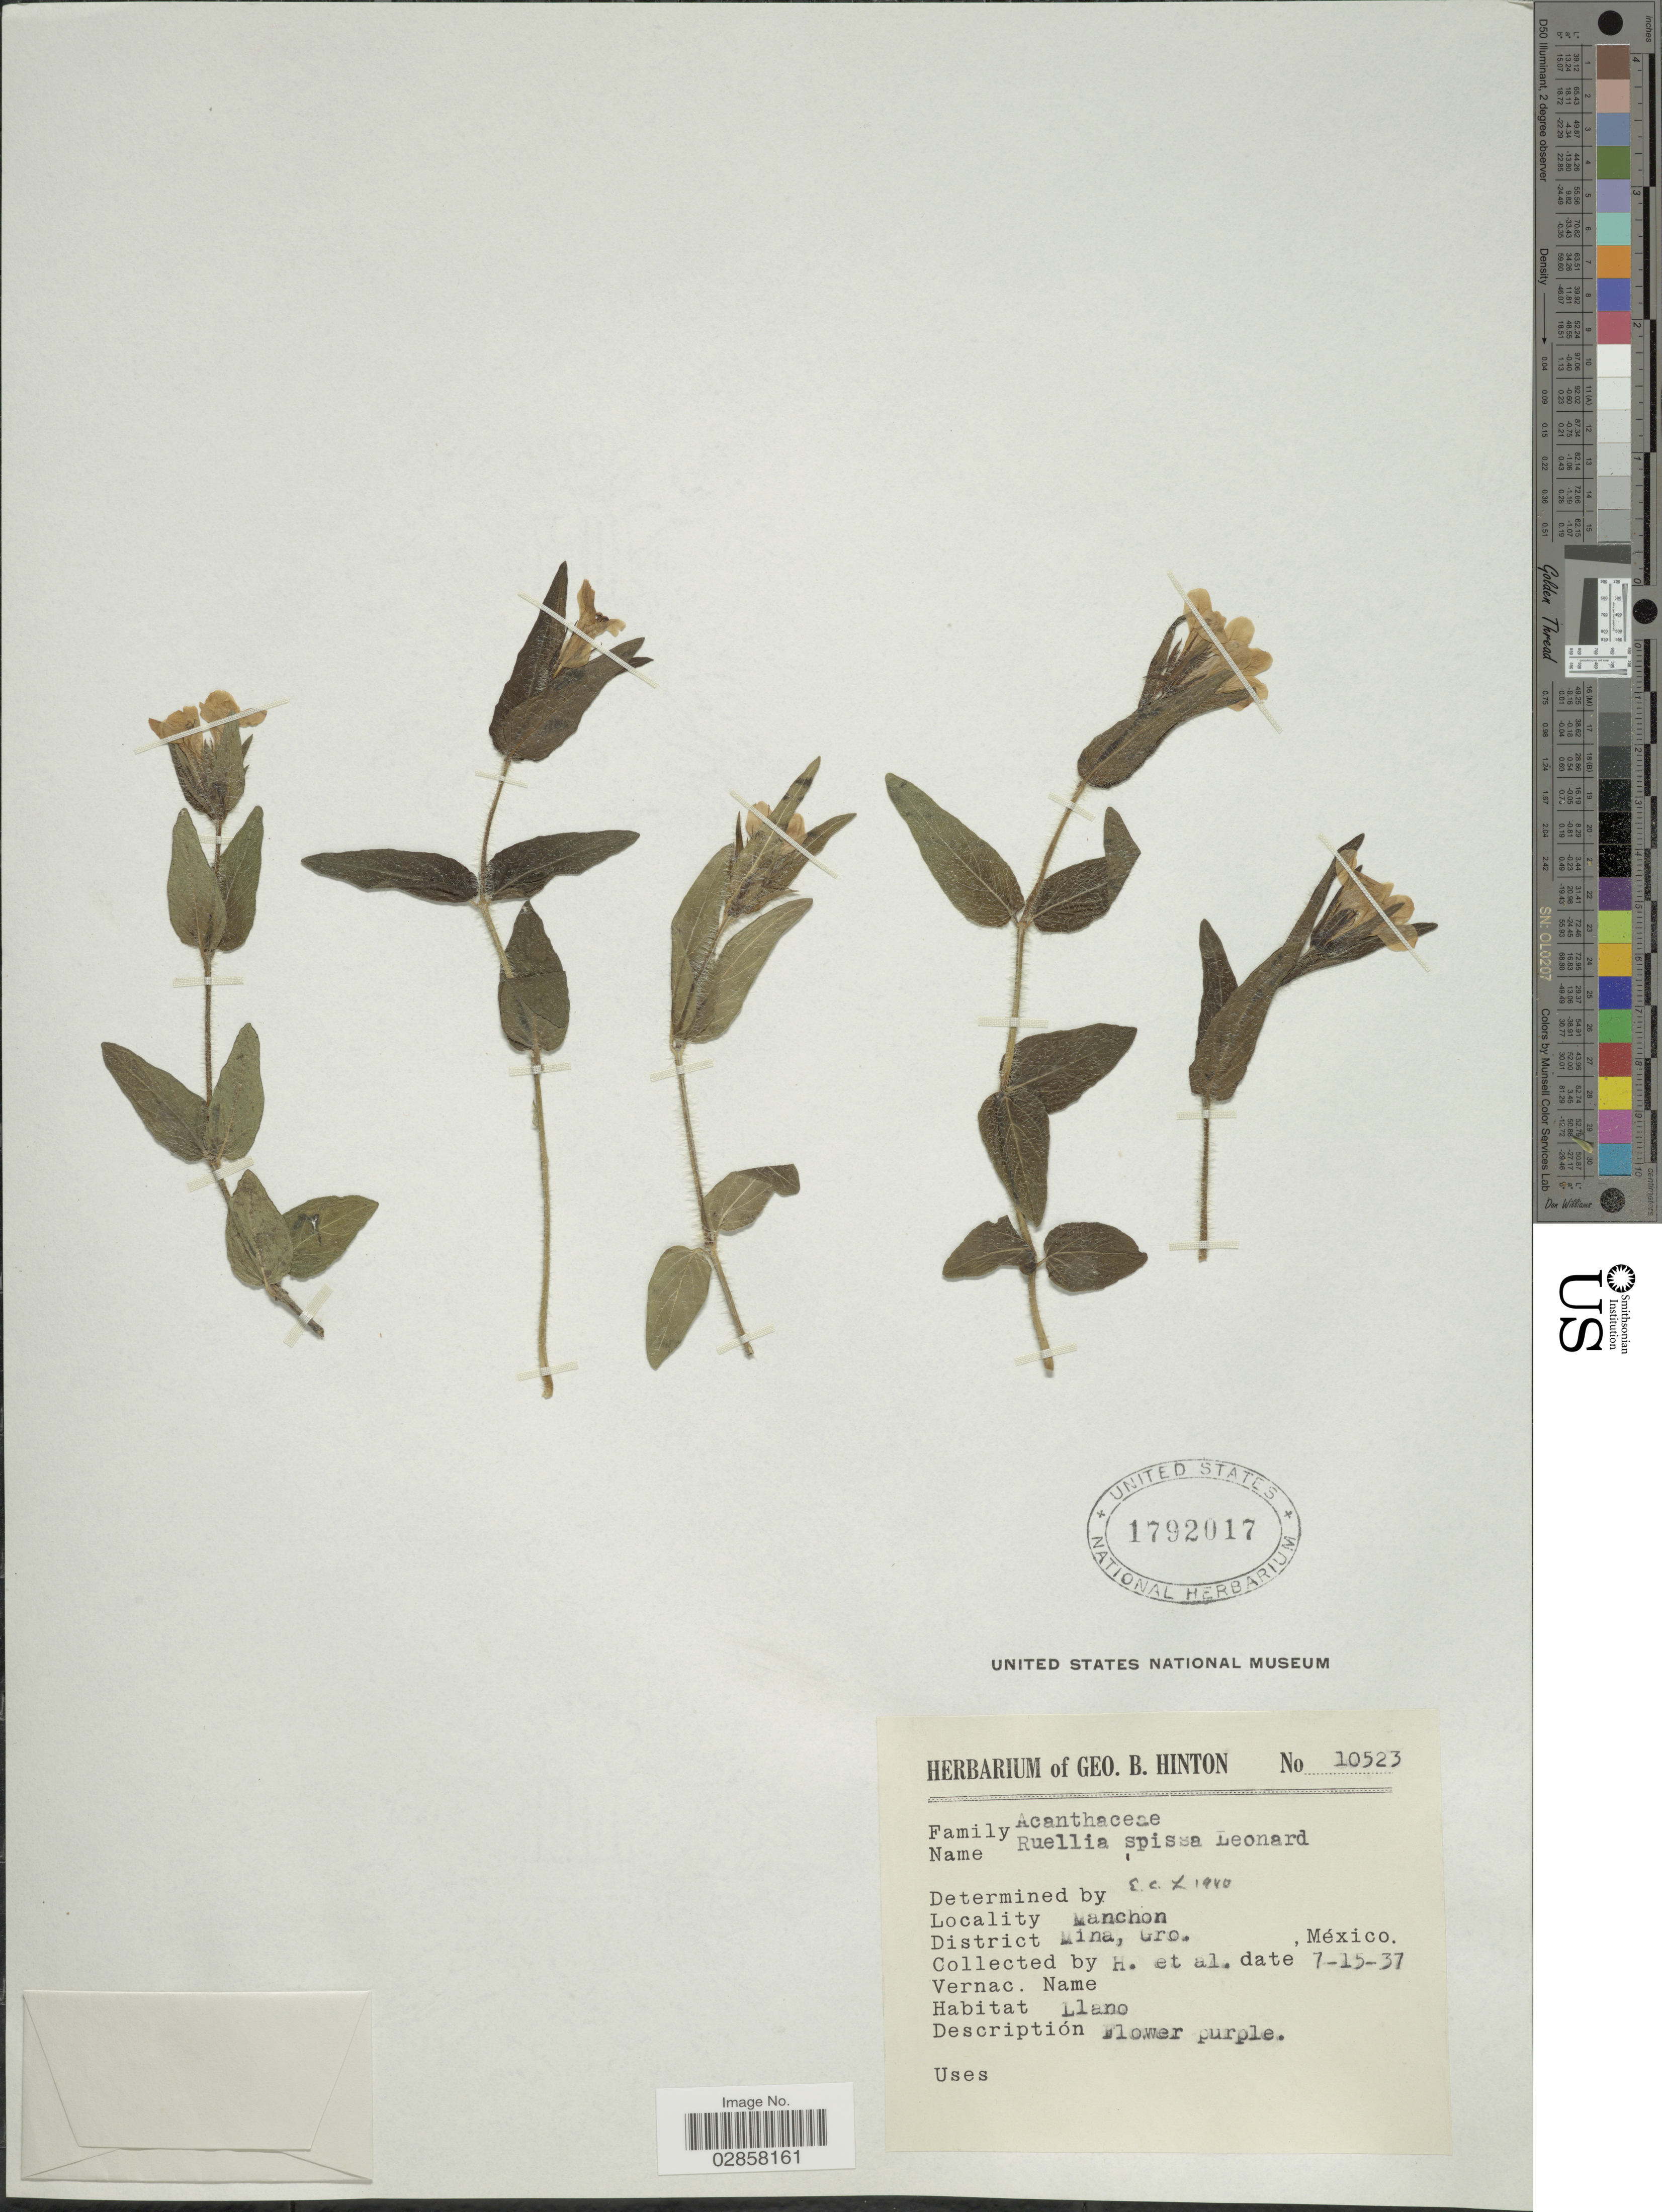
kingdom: Plantae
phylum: Tracheophyta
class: Magnoliopsida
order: Lamiales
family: Acanthaceae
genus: Ruellia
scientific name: Ruellia spissa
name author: Leonard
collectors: G. B. Hinton & et al.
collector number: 10523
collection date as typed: Transcribed d/m/y: 15/7/37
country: Mexico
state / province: Guerrero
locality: Manchon. District Mina.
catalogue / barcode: US 1792017